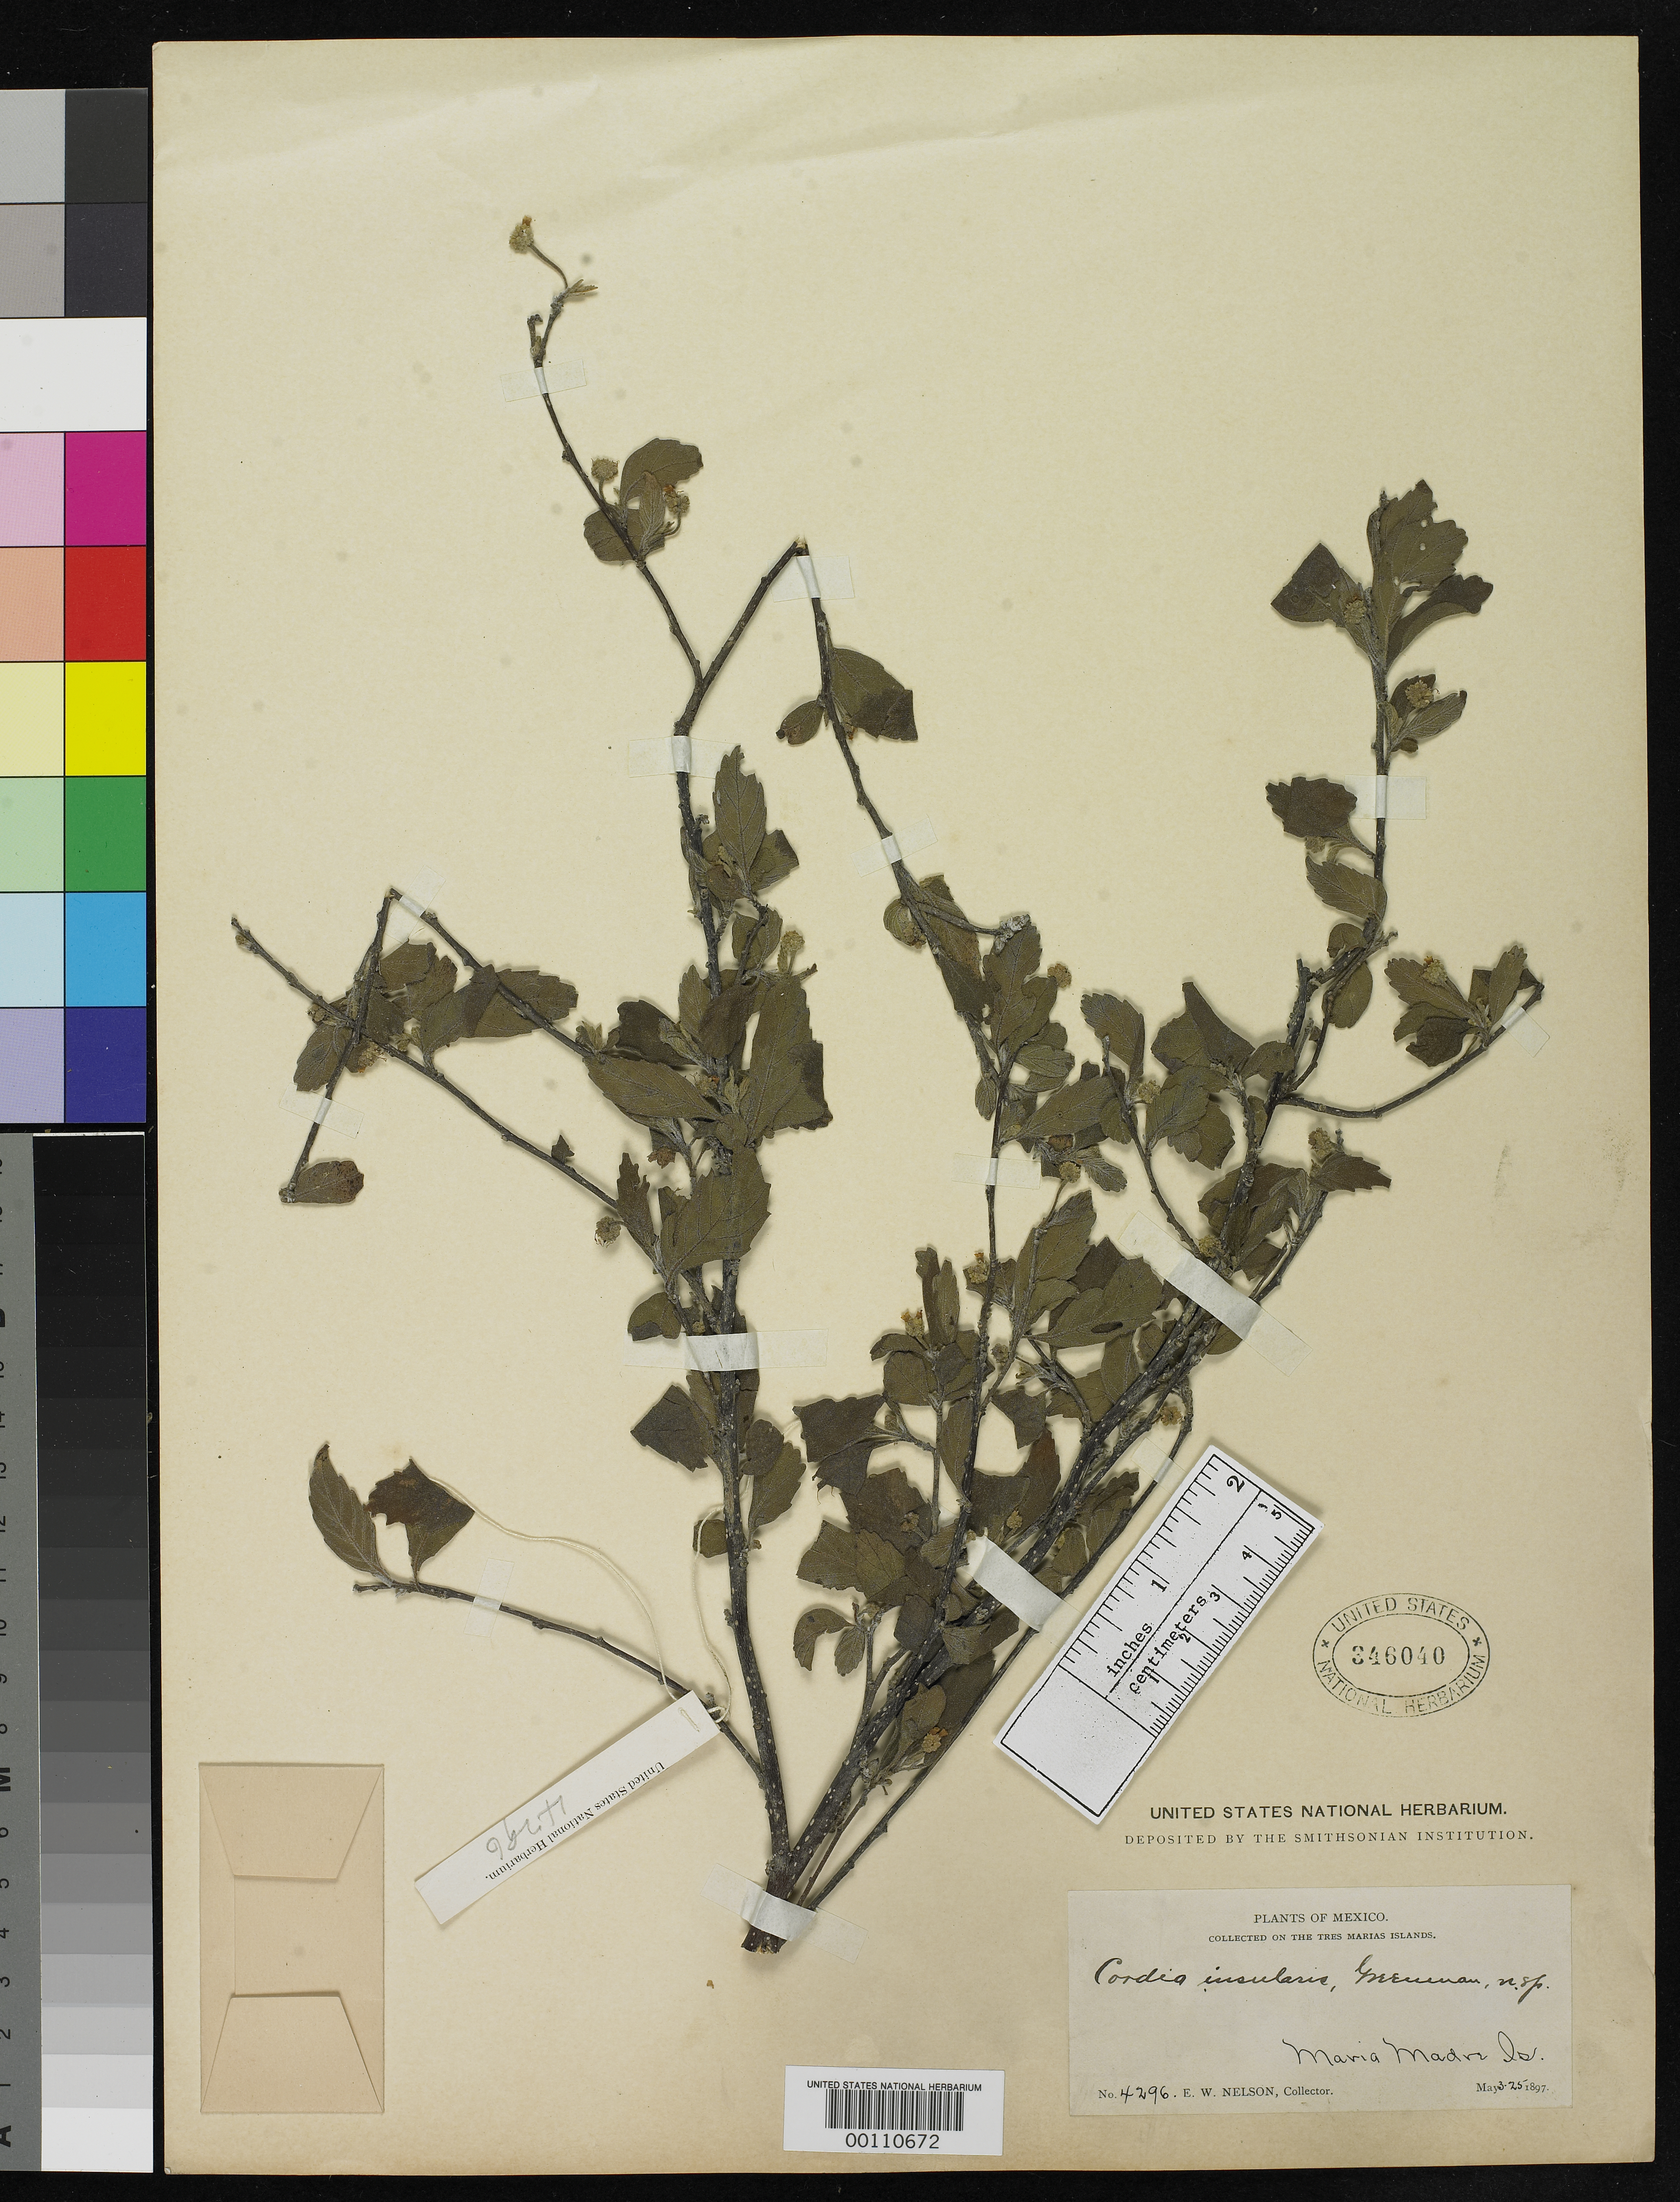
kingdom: Plantae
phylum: Tracheophyta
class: Magnoliopsida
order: Boraginales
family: Cordiaceae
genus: Cordia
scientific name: Cordia insularis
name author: Greenm.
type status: Isotype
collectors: E. W. Nelson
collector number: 4296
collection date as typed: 03 May 1897 to 25 May 1897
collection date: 1897-05-03/1897-05-25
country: Mexico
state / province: Nayarit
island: Maria Madre Island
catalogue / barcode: US 346040